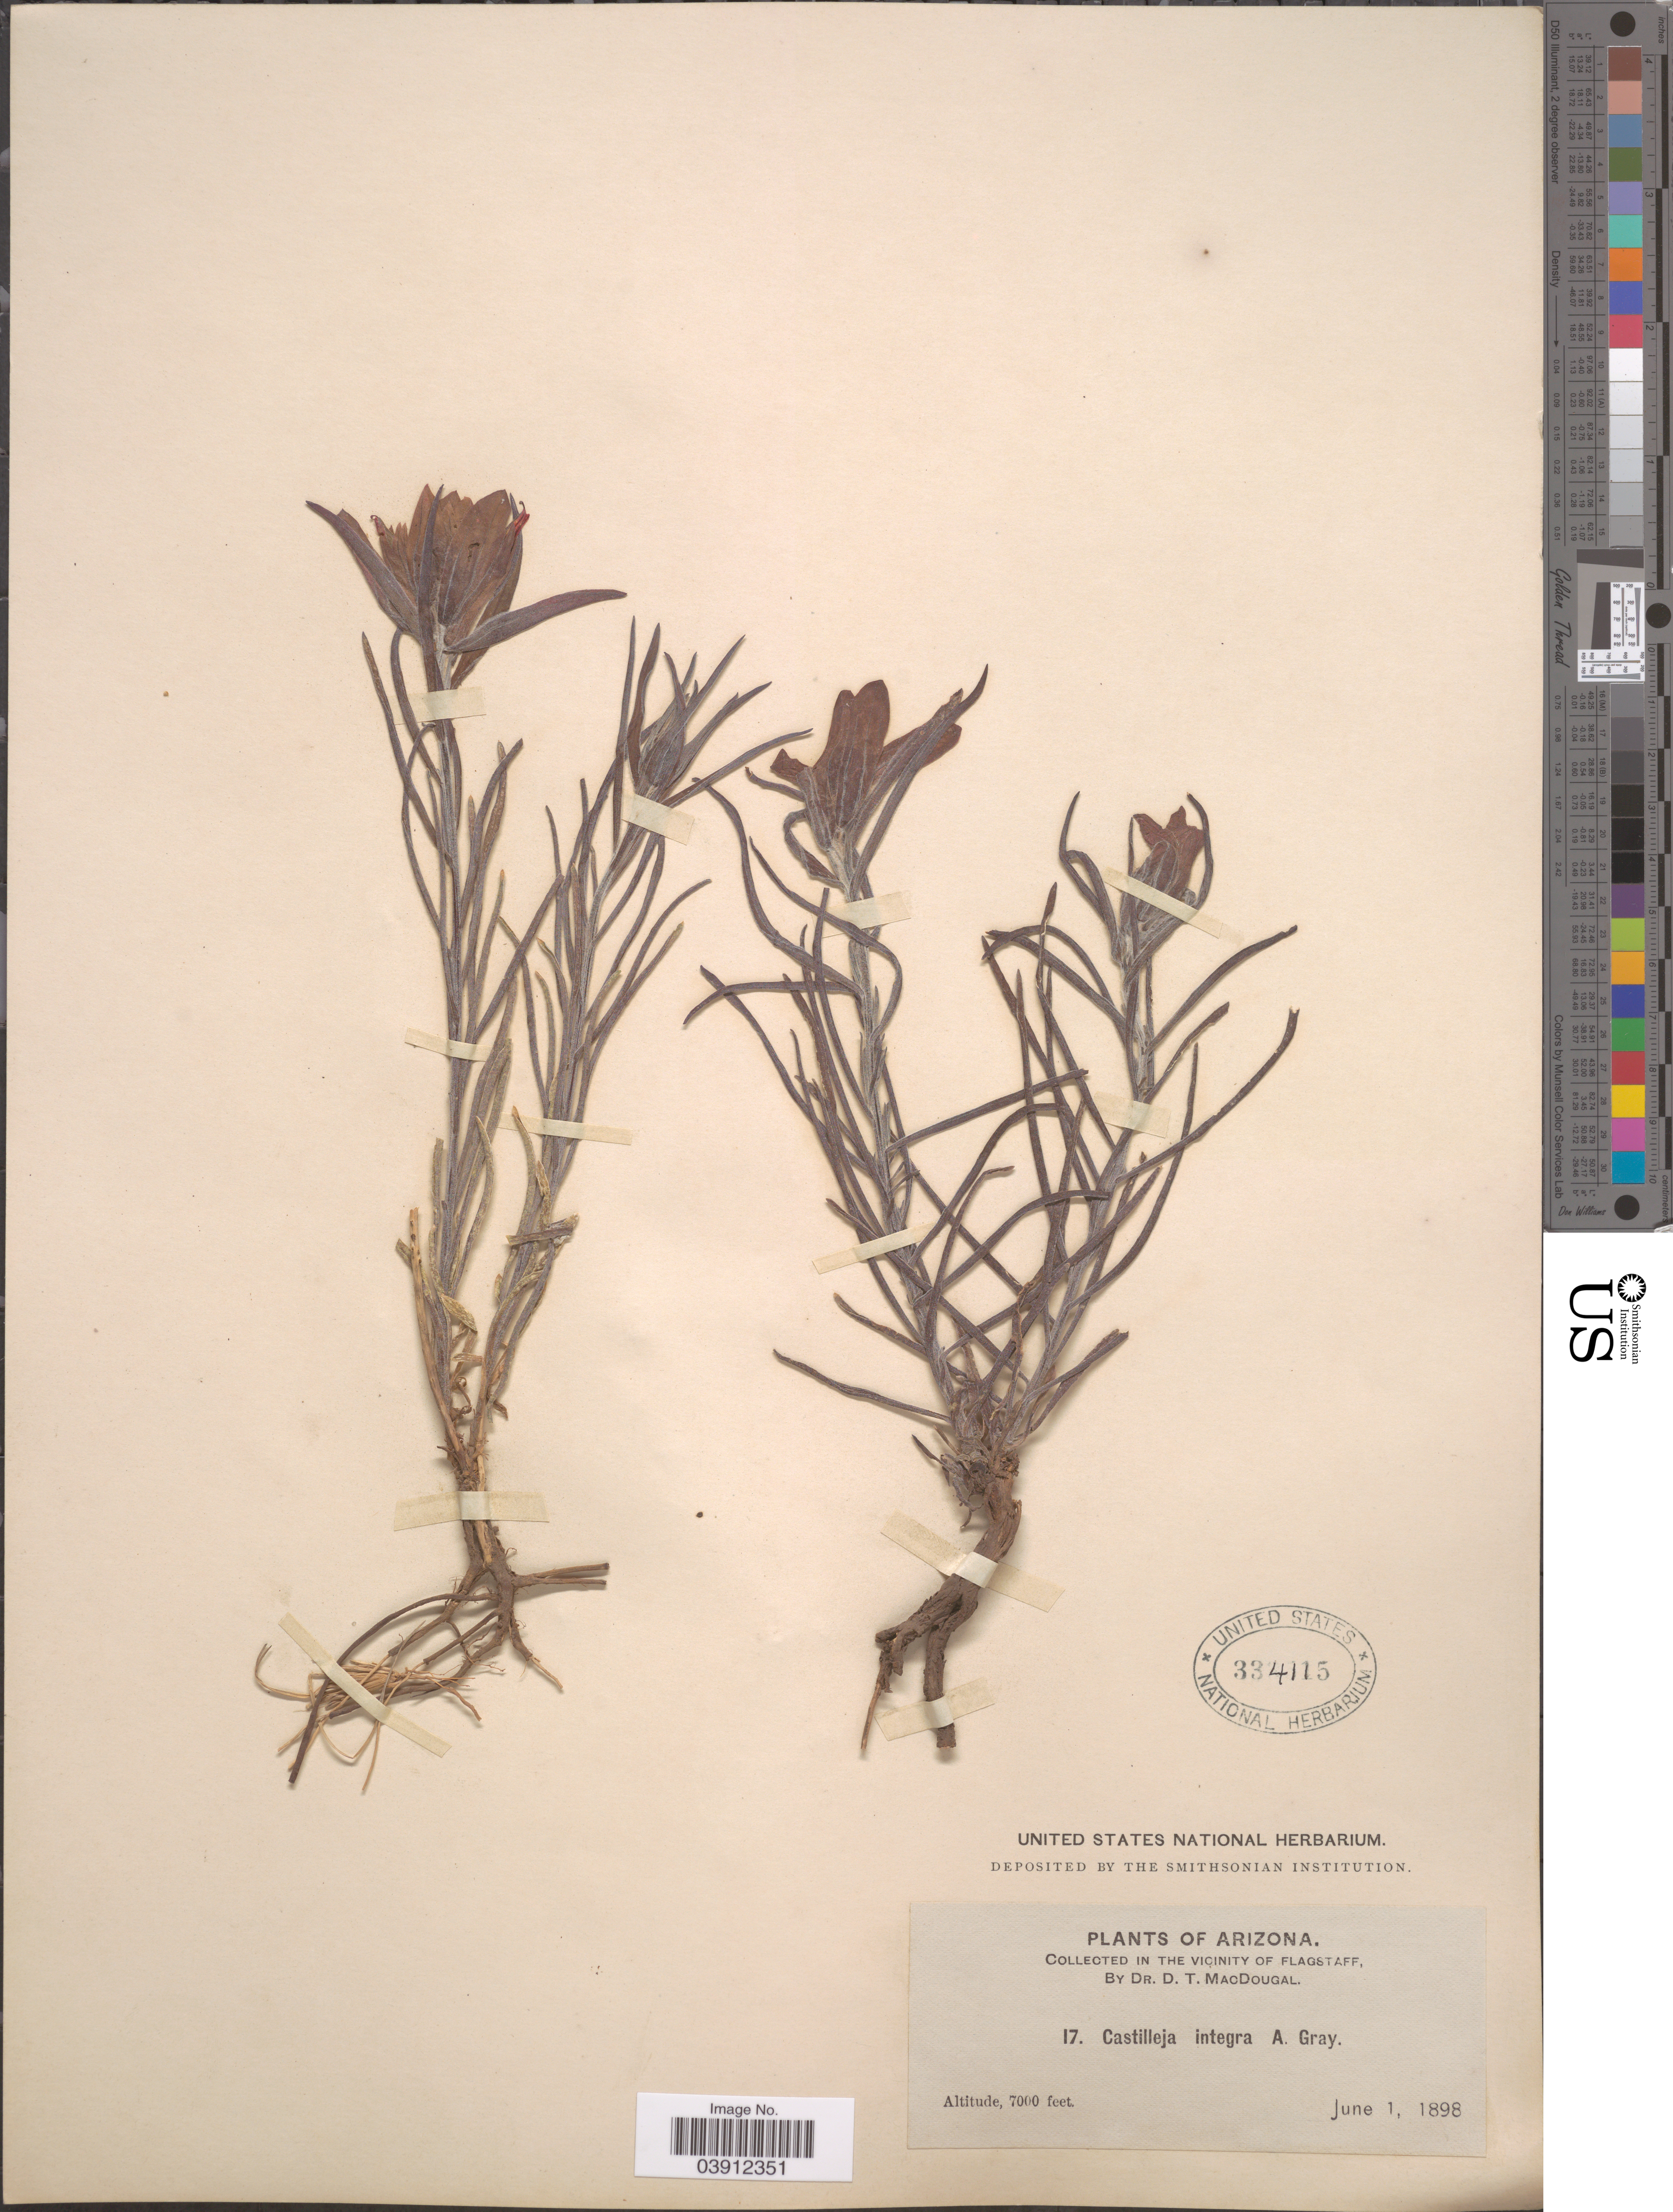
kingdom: Plantae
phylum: Tracheophyta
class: Magnoliopsida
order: Lamiales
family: Orobanchaceae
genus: Castilleja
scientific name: Castilleja integra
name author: A. Gray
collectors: D. T. MacDougal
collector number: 17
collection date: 1898-06-01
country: United States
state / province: Arizona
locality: In the Vicinity of Flagstaff.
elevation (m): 2134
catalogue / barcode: US 334115